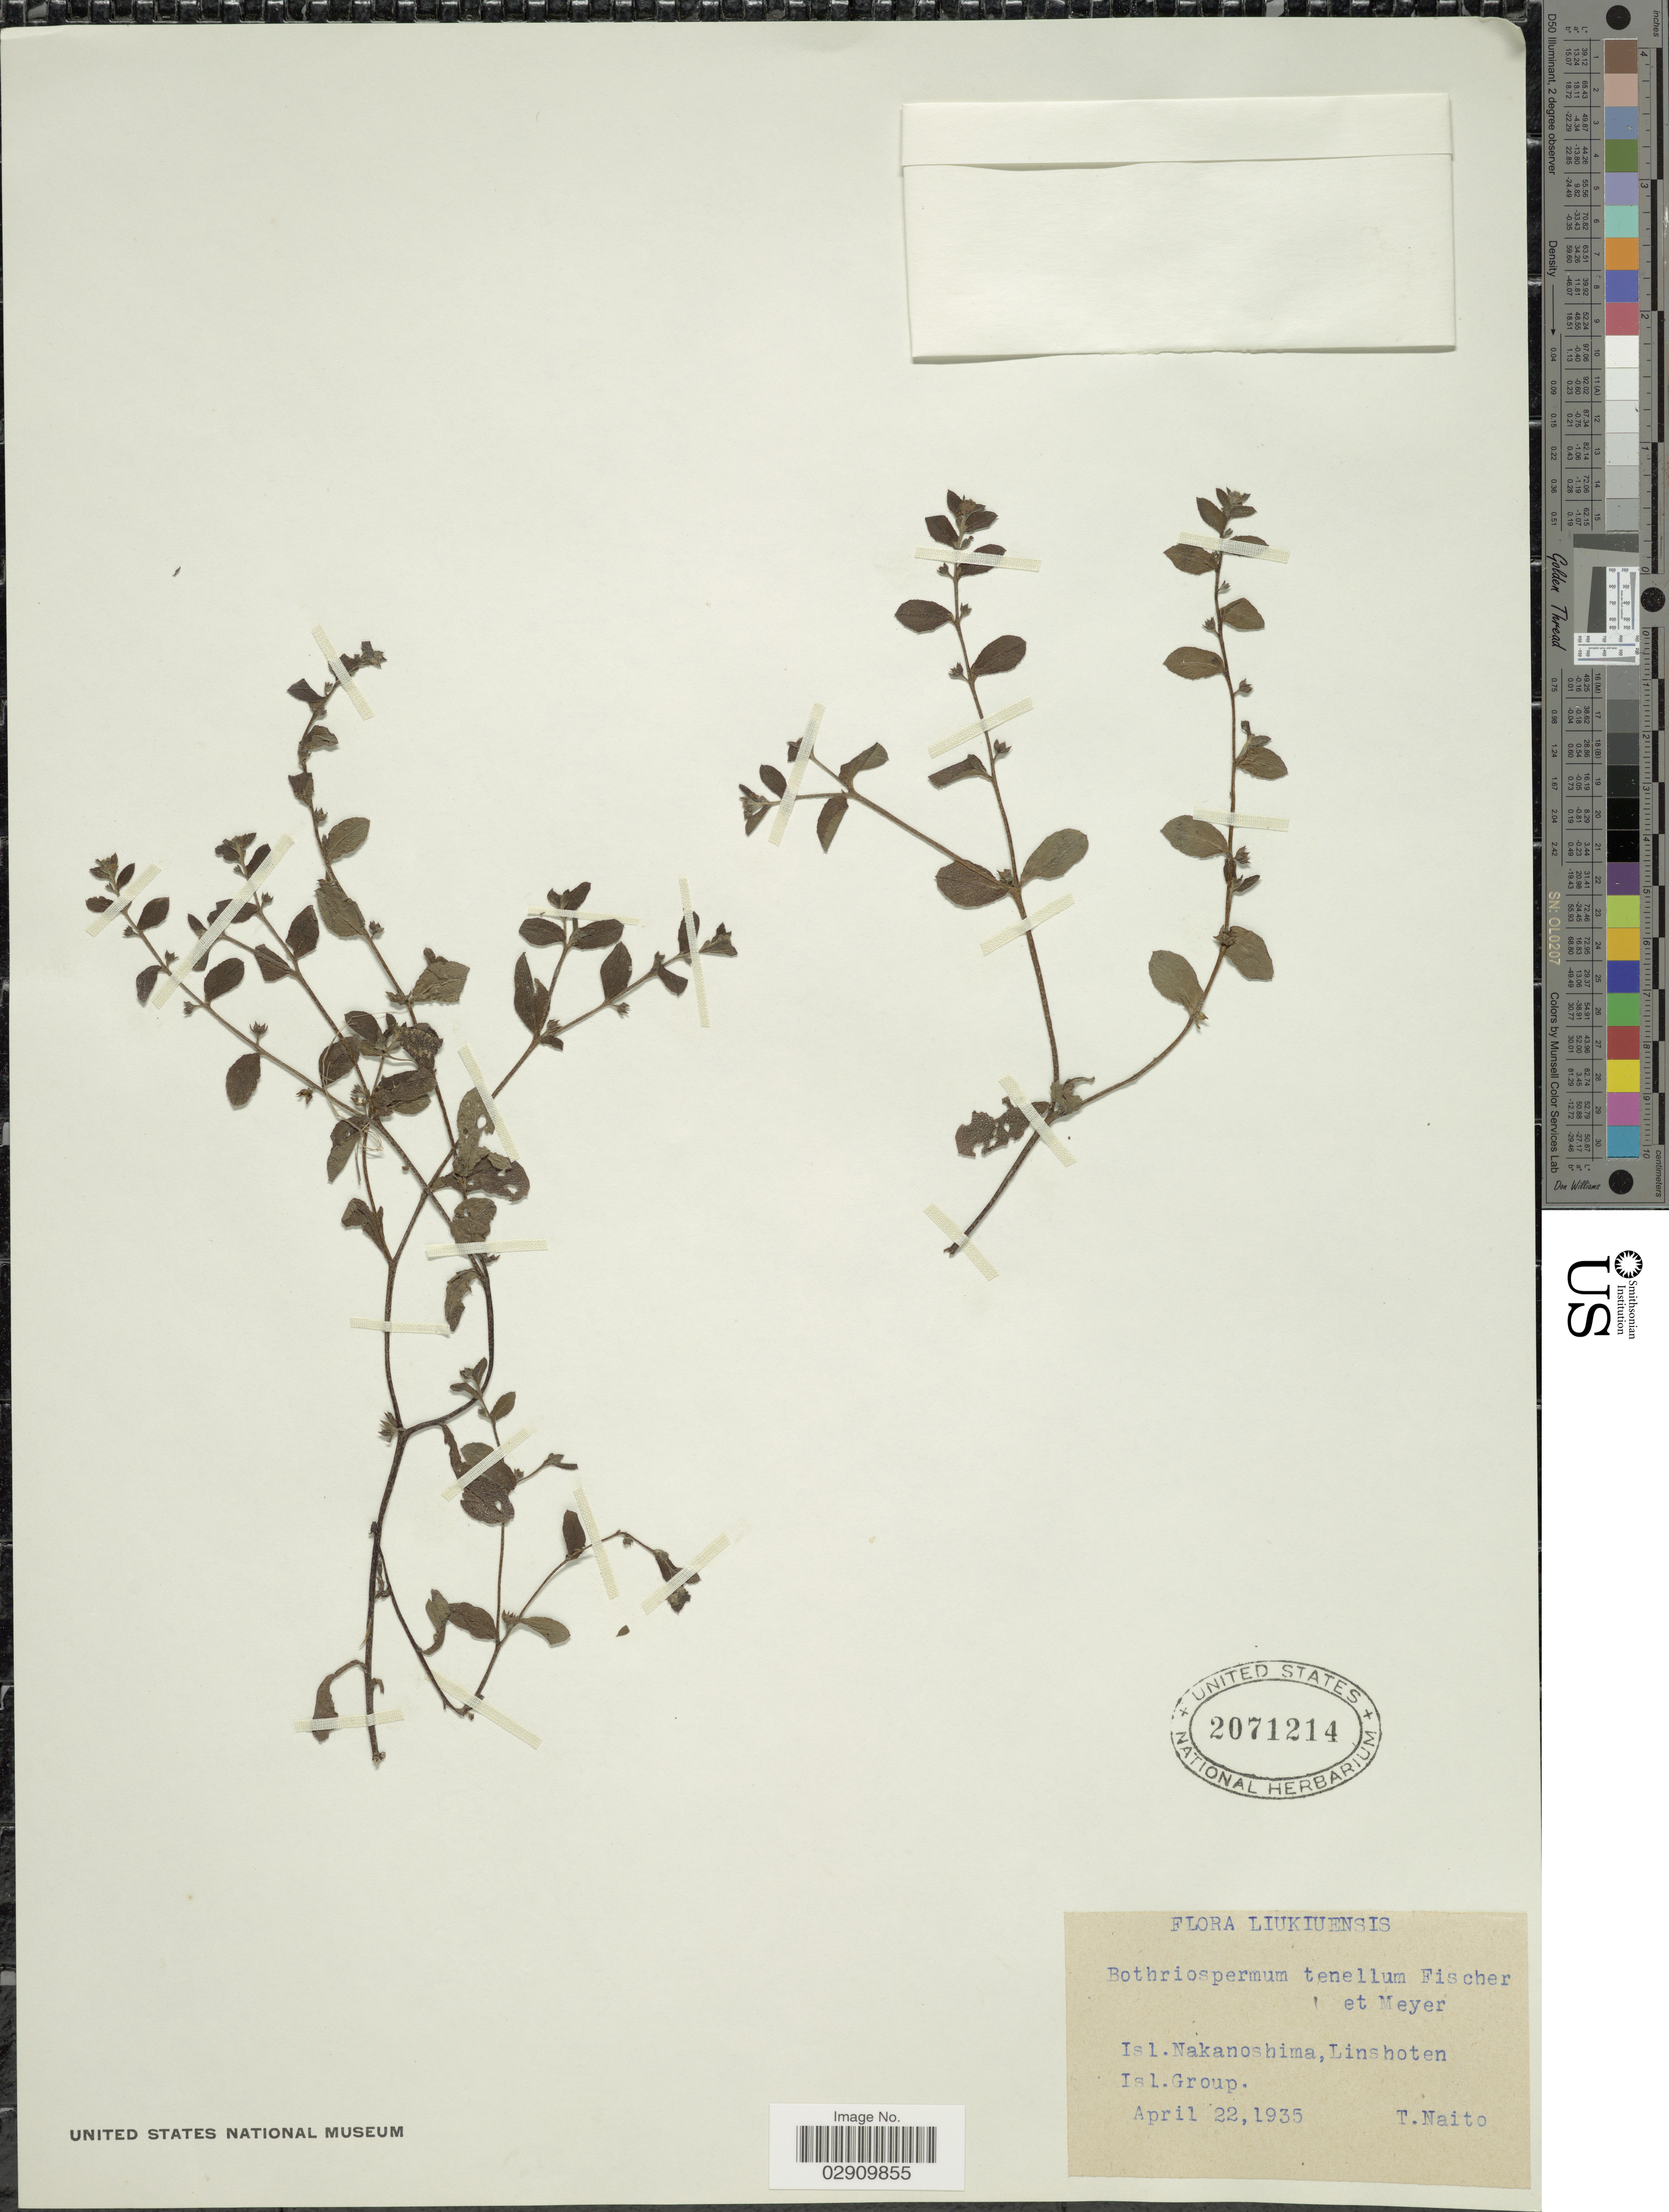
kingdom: Plantae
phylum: Tracheophyta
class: Magnoliopsida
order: Boraginales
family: Boraginaceae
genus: Bothriospermum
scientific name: Bothriospermum tenellum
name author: (Hornem.) Fisch. & C.A. Mey.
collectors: T. Naito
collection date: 1935-04-22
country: Japan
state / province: Okinawa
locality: Liukiuensis, Isl. Nakanoshima, Linshoten, Isl. Group.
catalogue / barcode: US 2071214